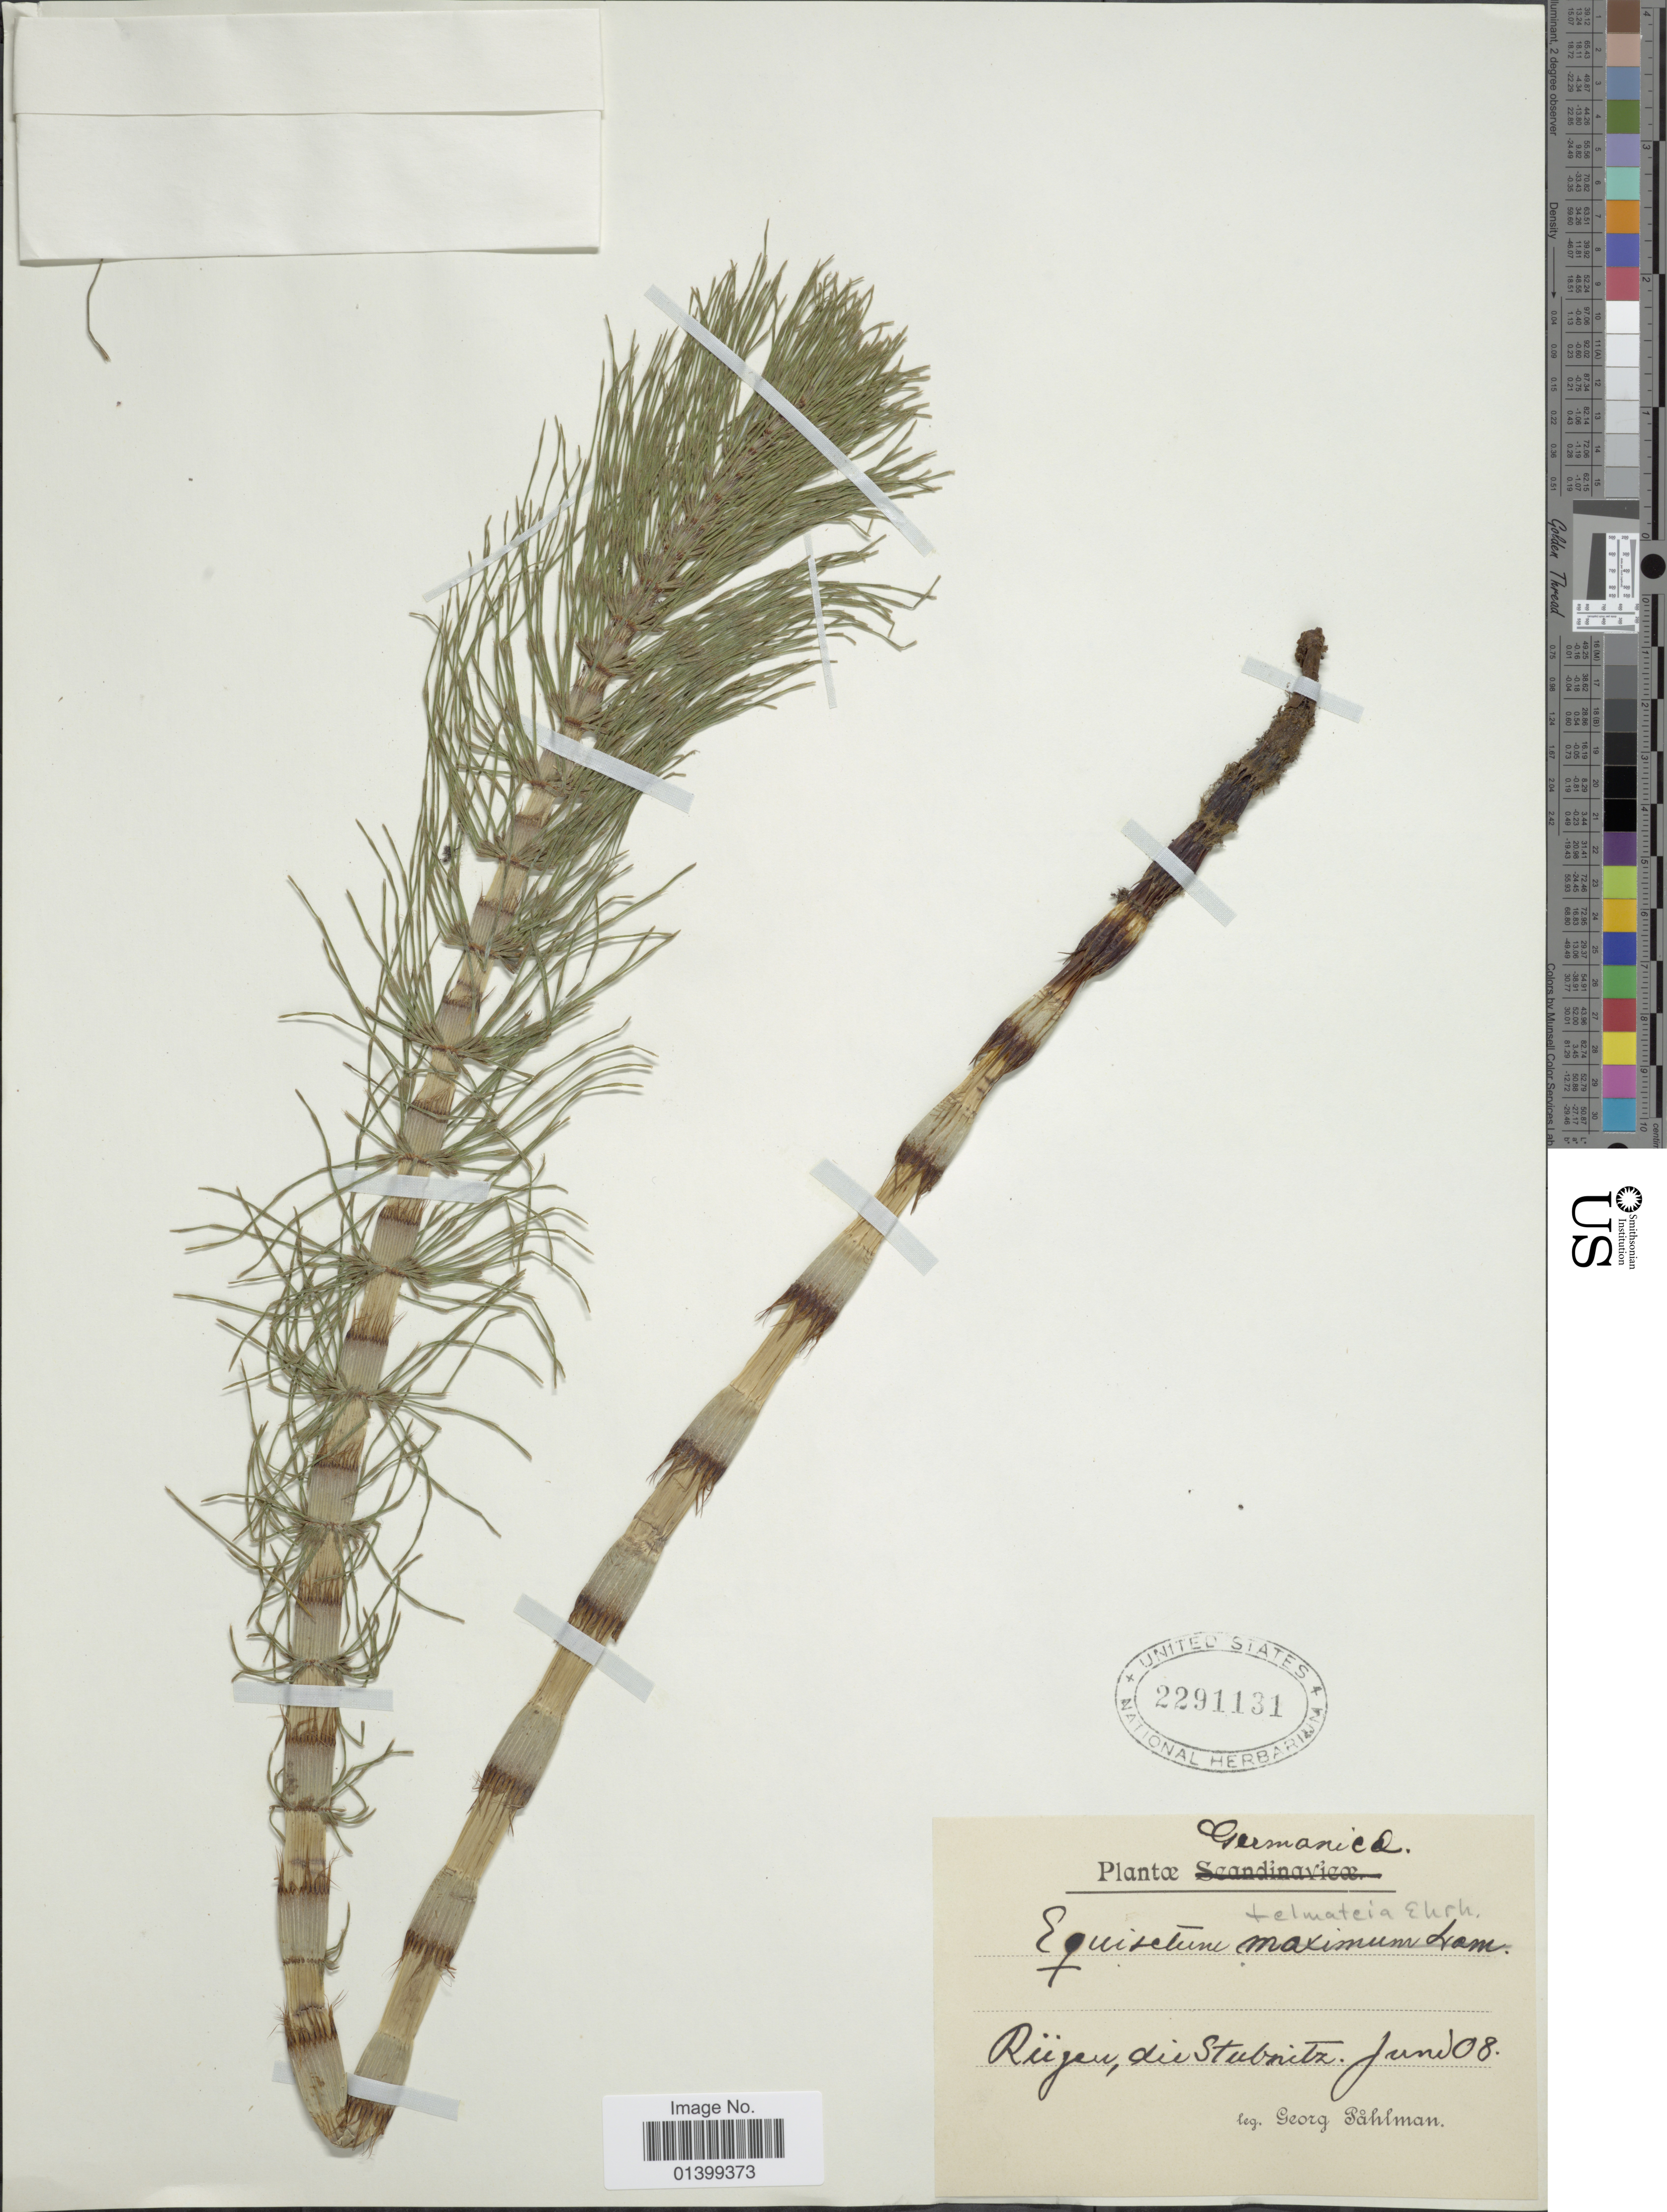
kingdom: Plantae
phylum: Tracheophyta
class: Polypodiopsida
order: Equisetales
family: Equisetaceae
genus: Equisetum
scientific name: Equisetum telmateia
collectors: G. Påhlman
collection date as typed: Transcribed d/m/y: /6/8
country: Germany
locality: Rügen, du Stubnitz [interpreted]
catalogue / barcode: US 2291131